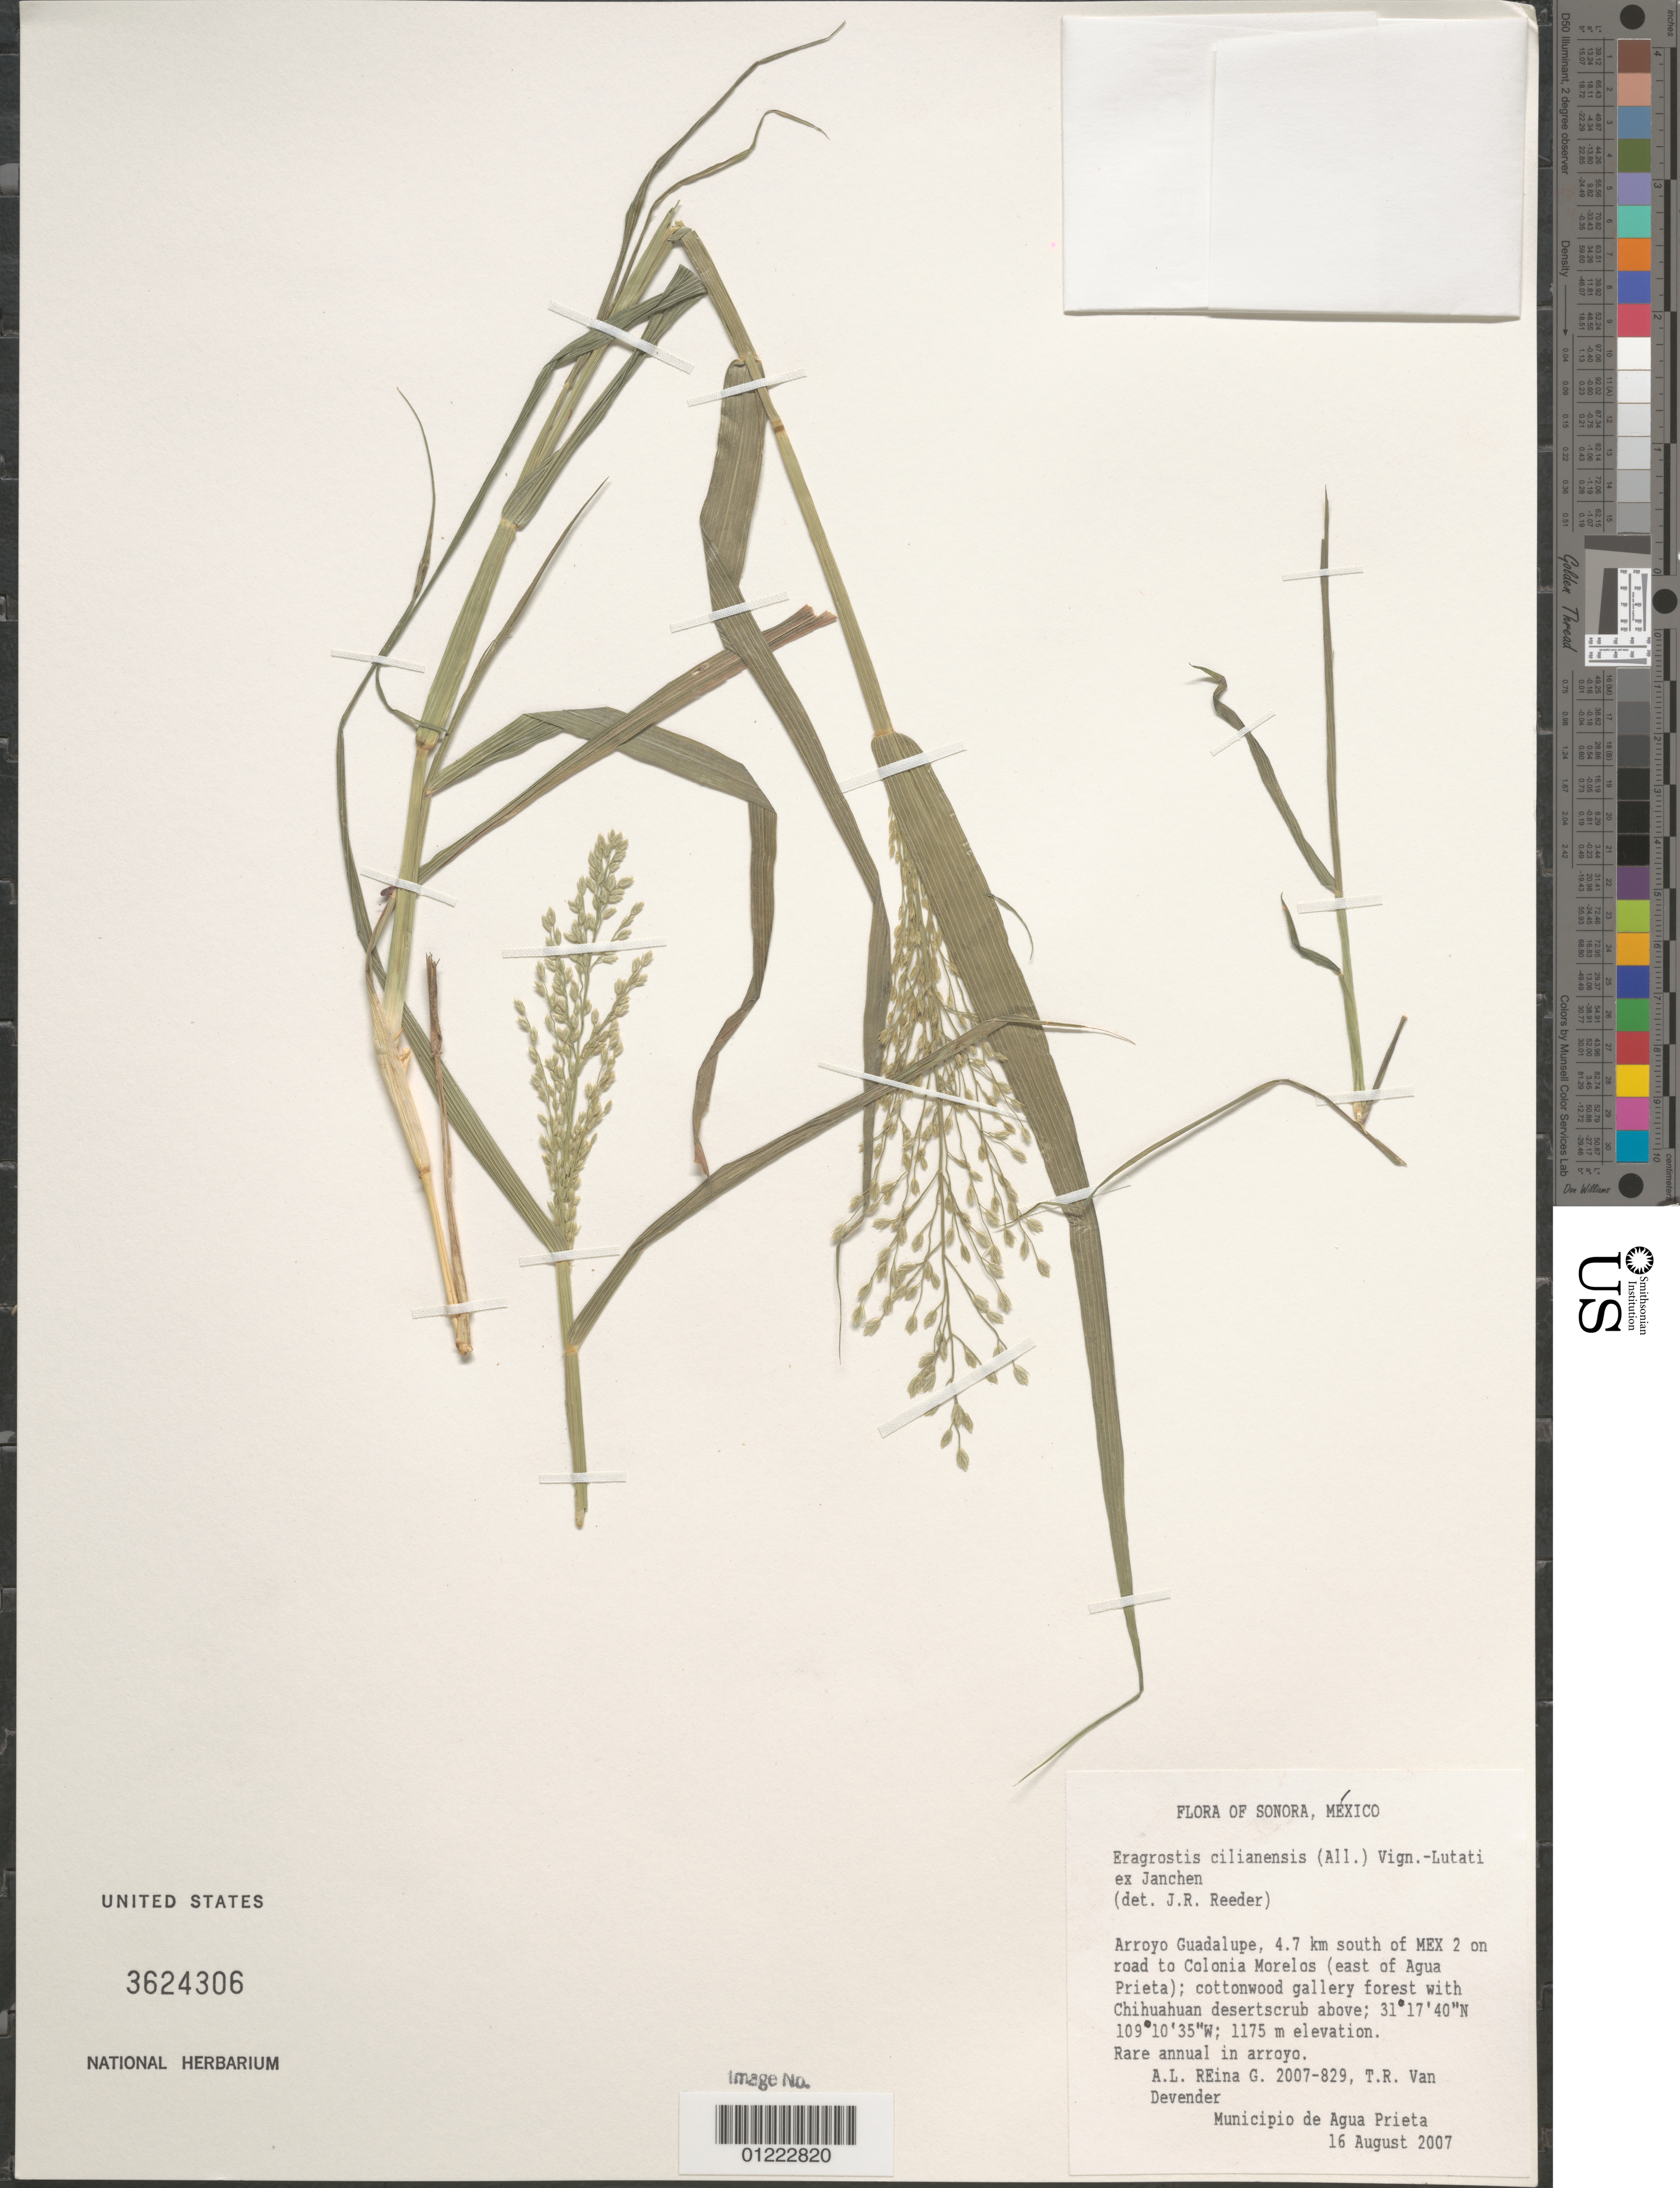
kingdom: Plantae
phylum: Tracheophyta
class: Liliopsida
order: Poales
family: Poaceae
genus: Eragrostis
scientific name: Eragrostis cilianensis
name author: (Bellardi) Vignolo ex Janch.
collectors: A. L. Reina G. & T. R. Van Devender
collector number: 2007-829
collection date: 2007-08-16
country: Mexico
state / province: Sonora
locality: Municipio de Agua Prieta Arroyo Guadalupe, 4.7 km south of MEX 2 on road to Colonia Morelos (east of Agua Prieta); cottonwood gallery forest with Chihuahuan desert scrub above;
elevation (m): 1175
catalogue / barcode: US 3624306